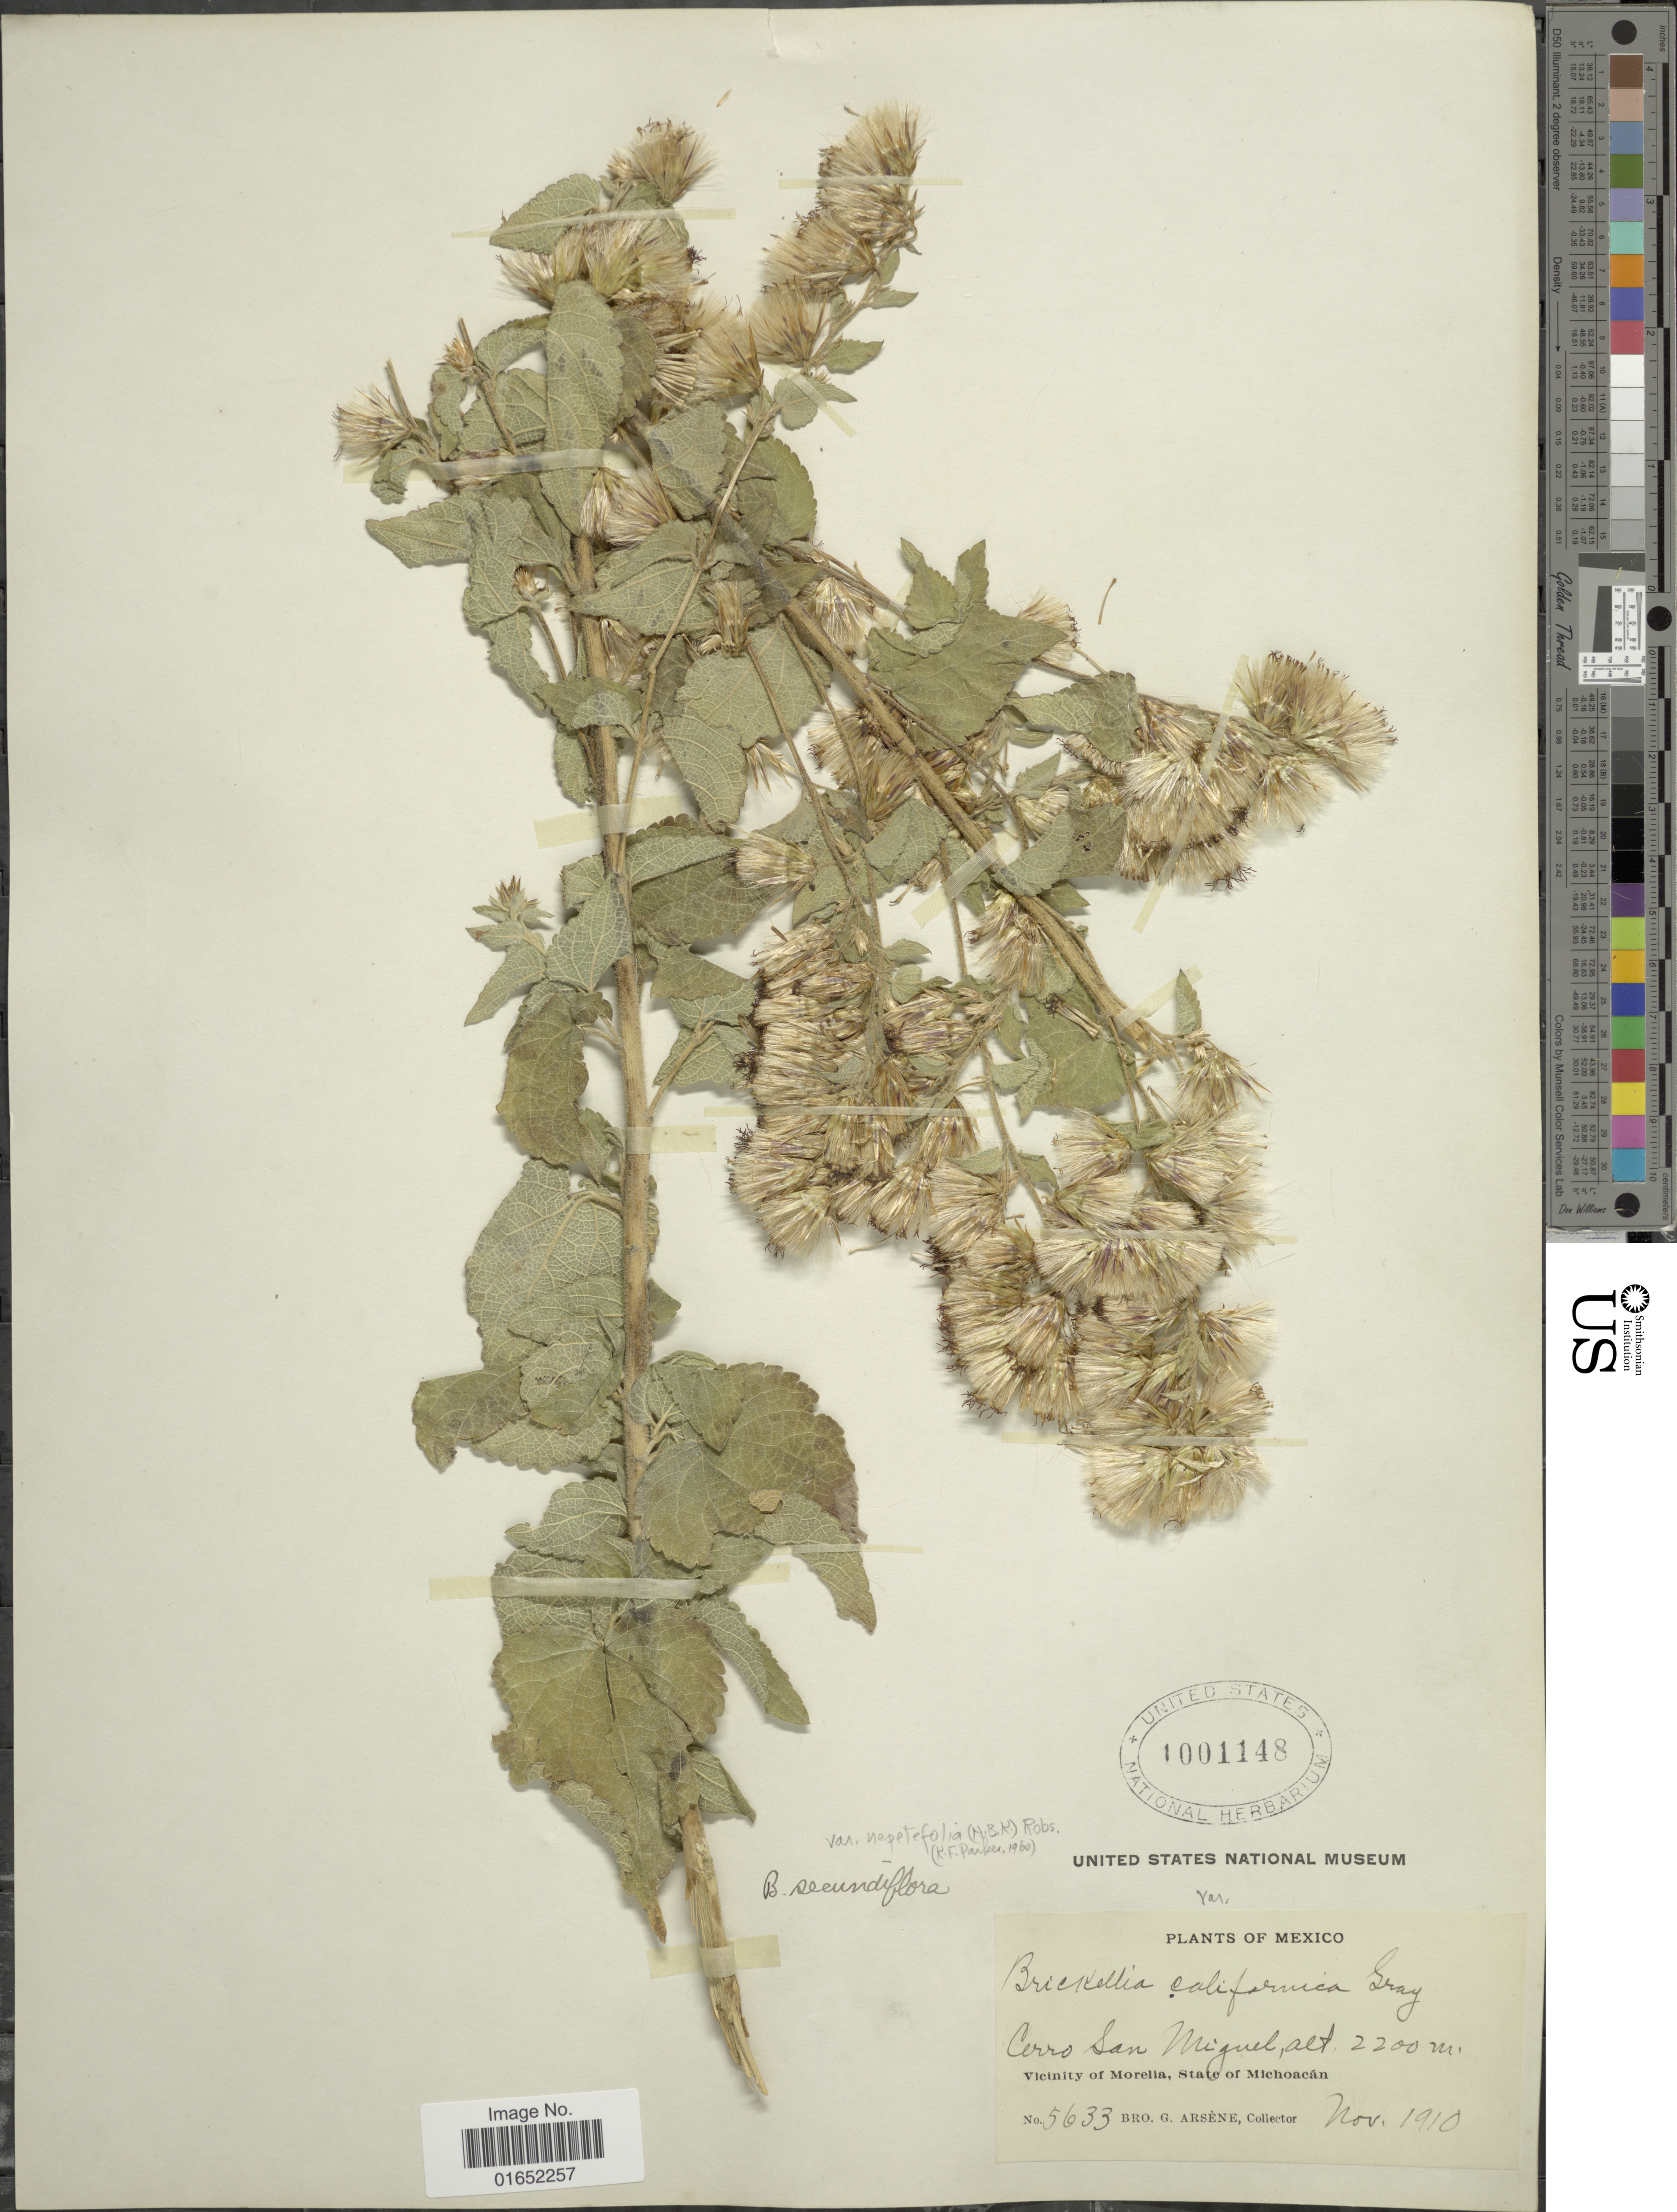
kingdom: Plantae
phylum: Tracheophyta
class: Magnoliopsida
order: Asterales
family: Asteraceae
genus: Brickellia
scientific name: Brickellia secundiflora var. nepetifolia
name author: (Kunth) B.L. Rob.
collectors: Bro. G. Arsène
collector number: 5633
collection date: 1910-11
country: Mexico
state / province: Michoacán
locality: Cerro San Miguel, Vicinity of Morelia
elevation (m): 2200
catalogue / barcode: US 1001148